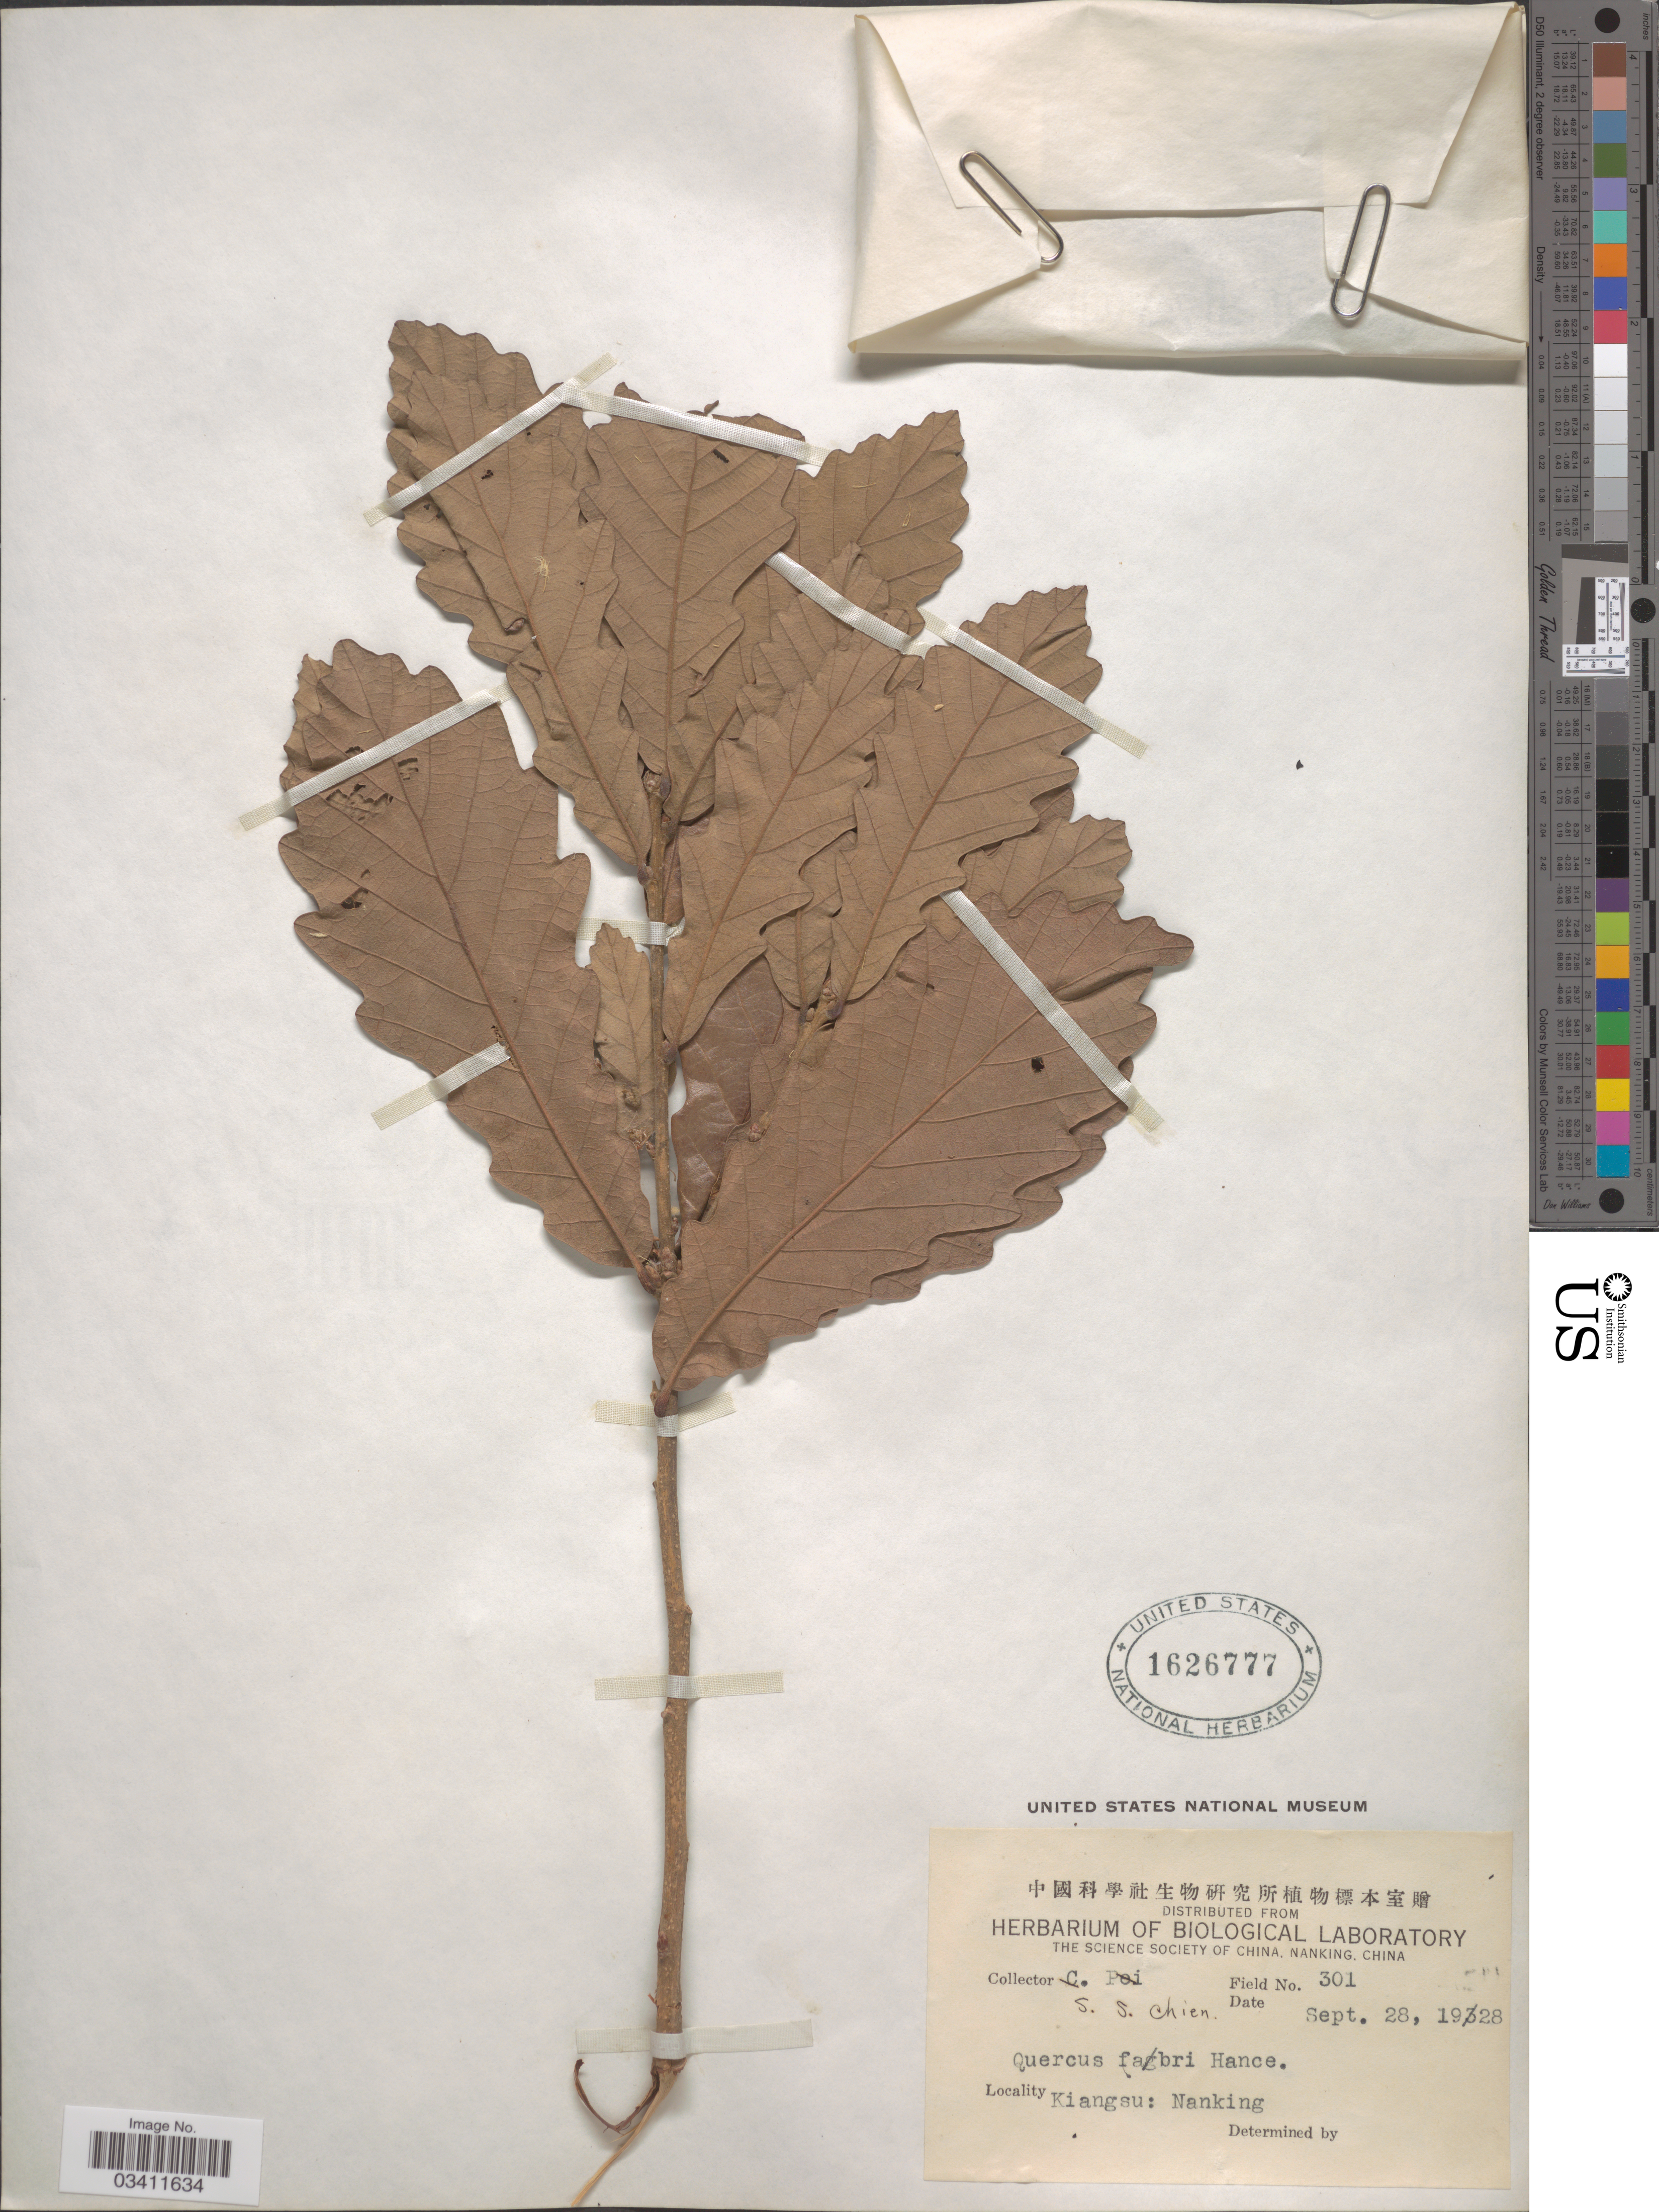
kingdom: Plantae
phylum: Tracheophyta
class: Magnoliopsida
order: Fagales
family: Fagaceae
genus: Quercus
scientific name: Quercus fabrei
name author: Hance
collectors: S. Chien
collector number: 301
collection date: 1928-09-28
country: China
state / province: Jiangsu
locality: Kiangsu: Nanking.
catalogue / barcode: US 1626777